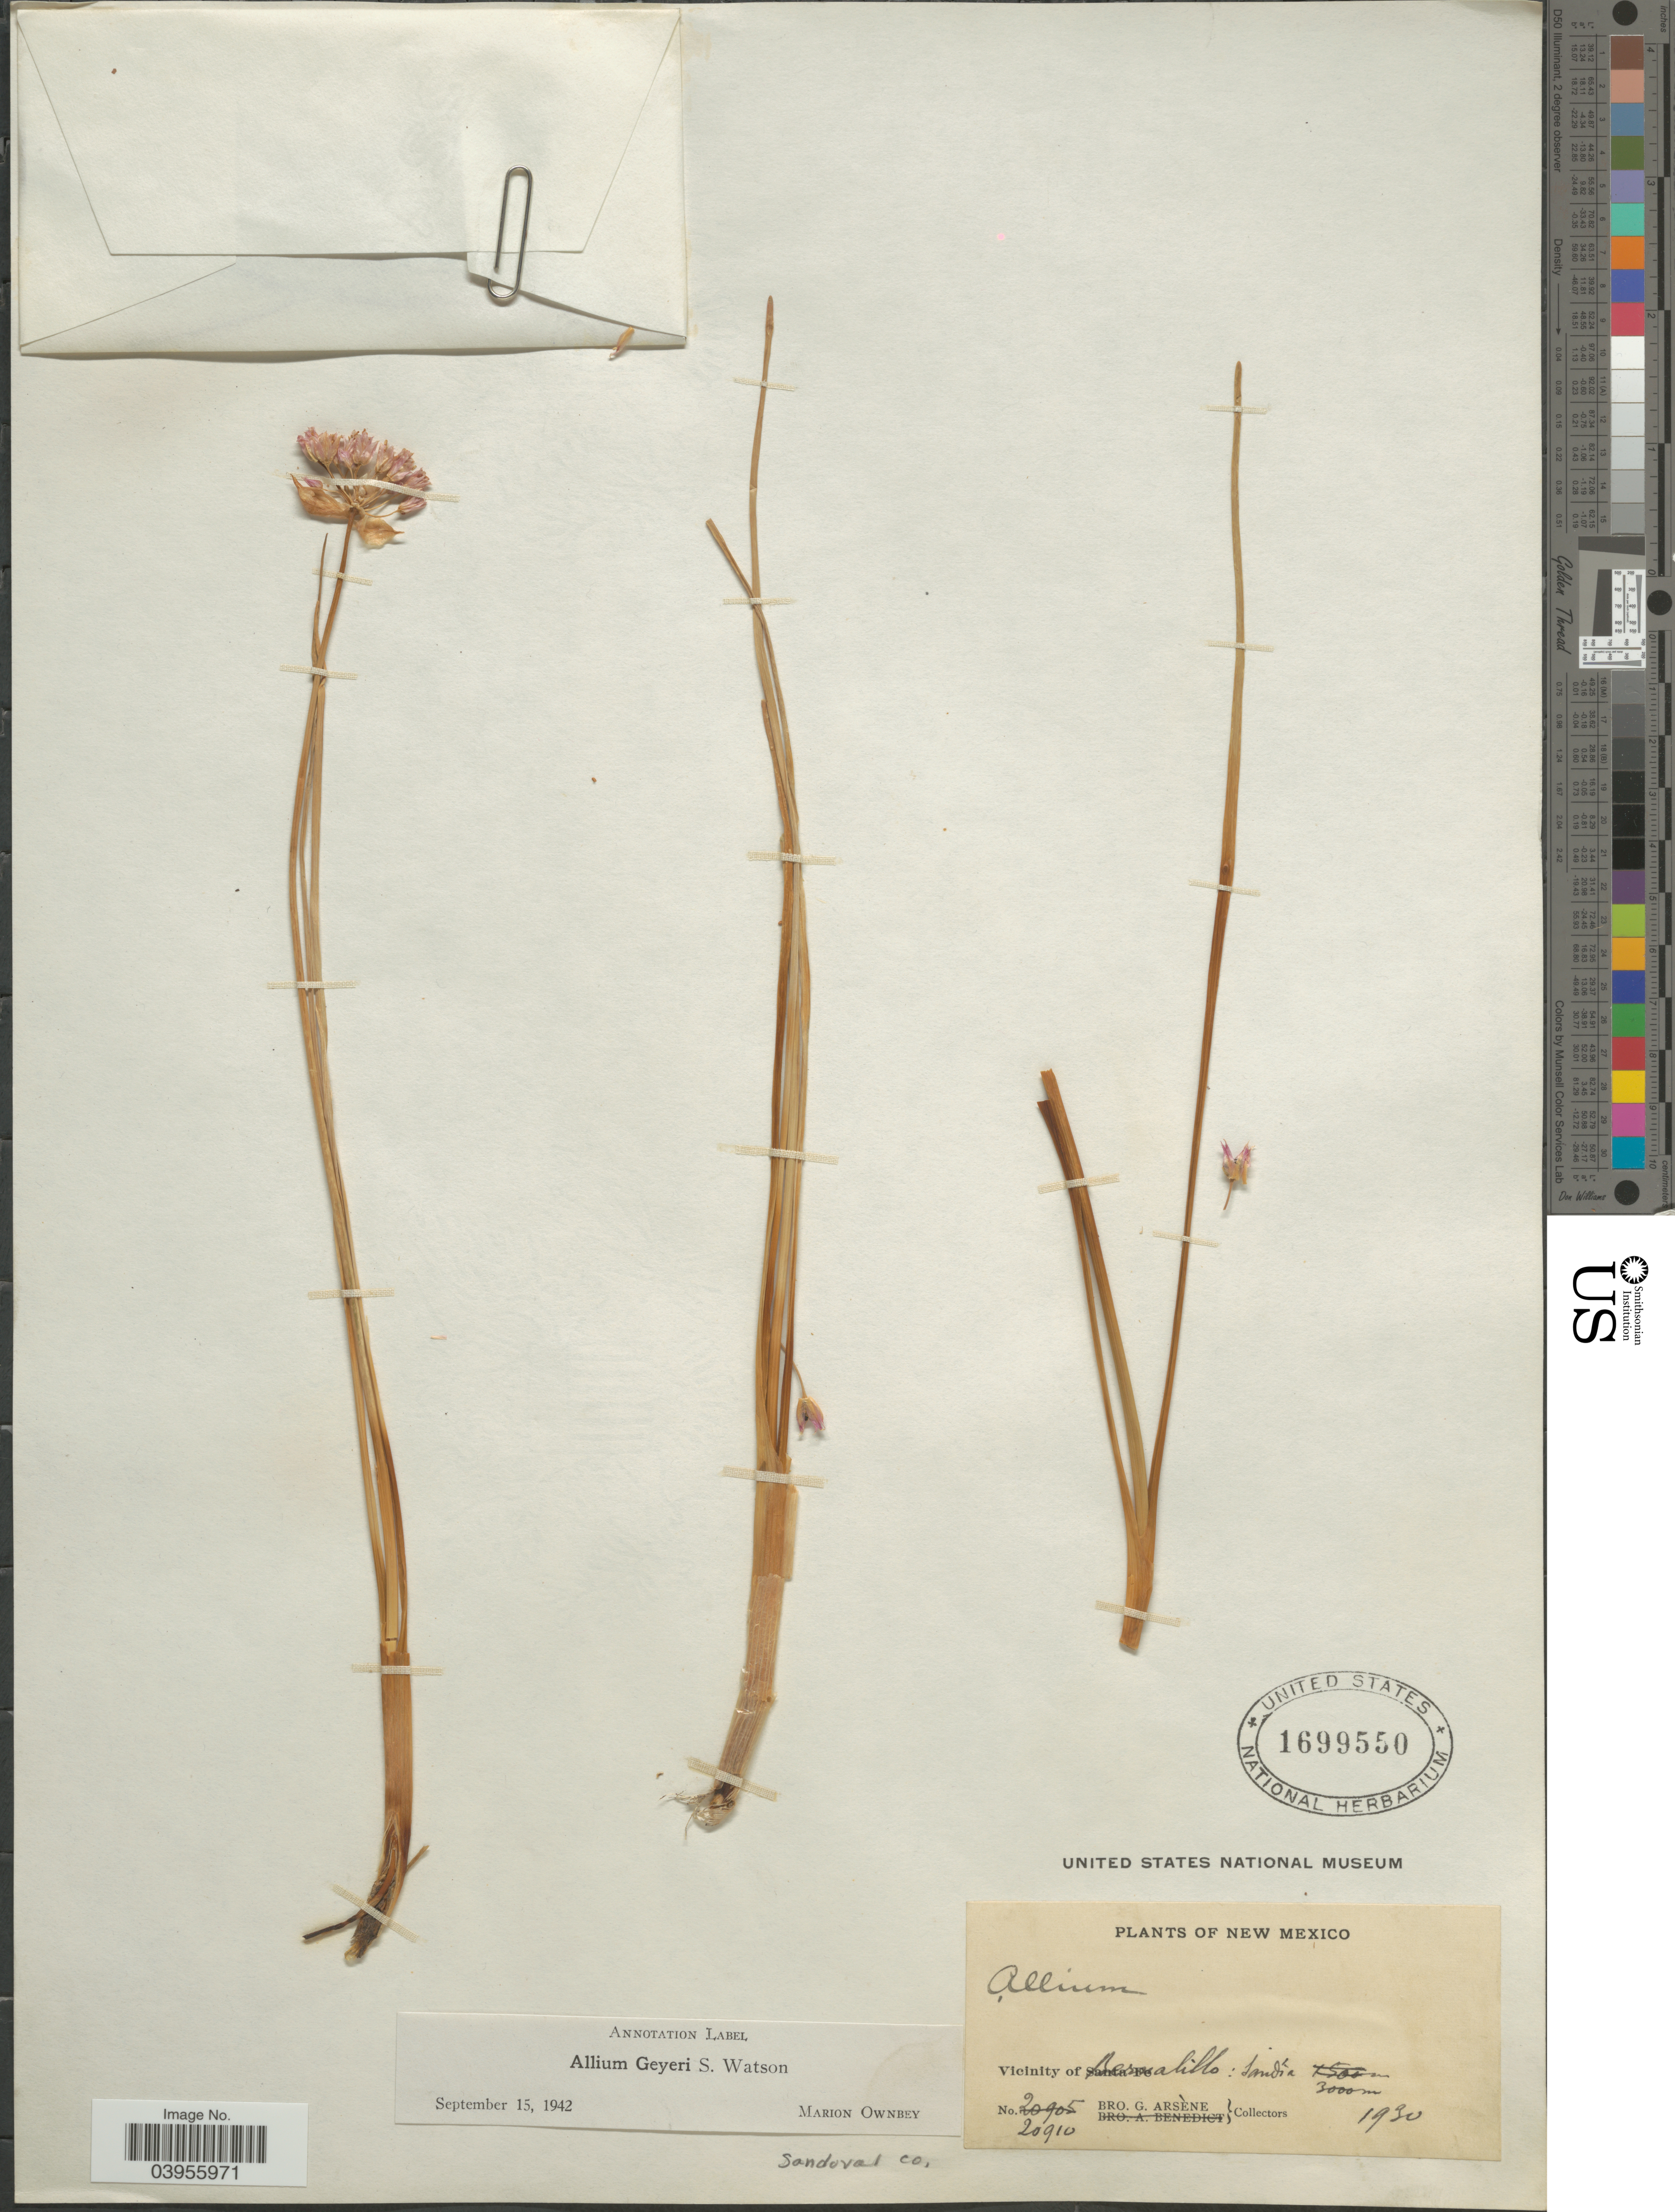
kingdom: Plantae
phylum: Tracheophyta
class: Liliopsida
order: Asparagales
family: Amaryllidaceae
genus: Allium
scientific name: Allium geyeri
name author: S. Watson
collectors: Bro. G. Arsène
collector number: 20910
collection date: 1930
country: United States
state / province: New Mexico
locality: Vicinity of Bernalillo: Sandía. Sandoval Co.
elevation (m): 3000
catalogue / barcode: US 1699550